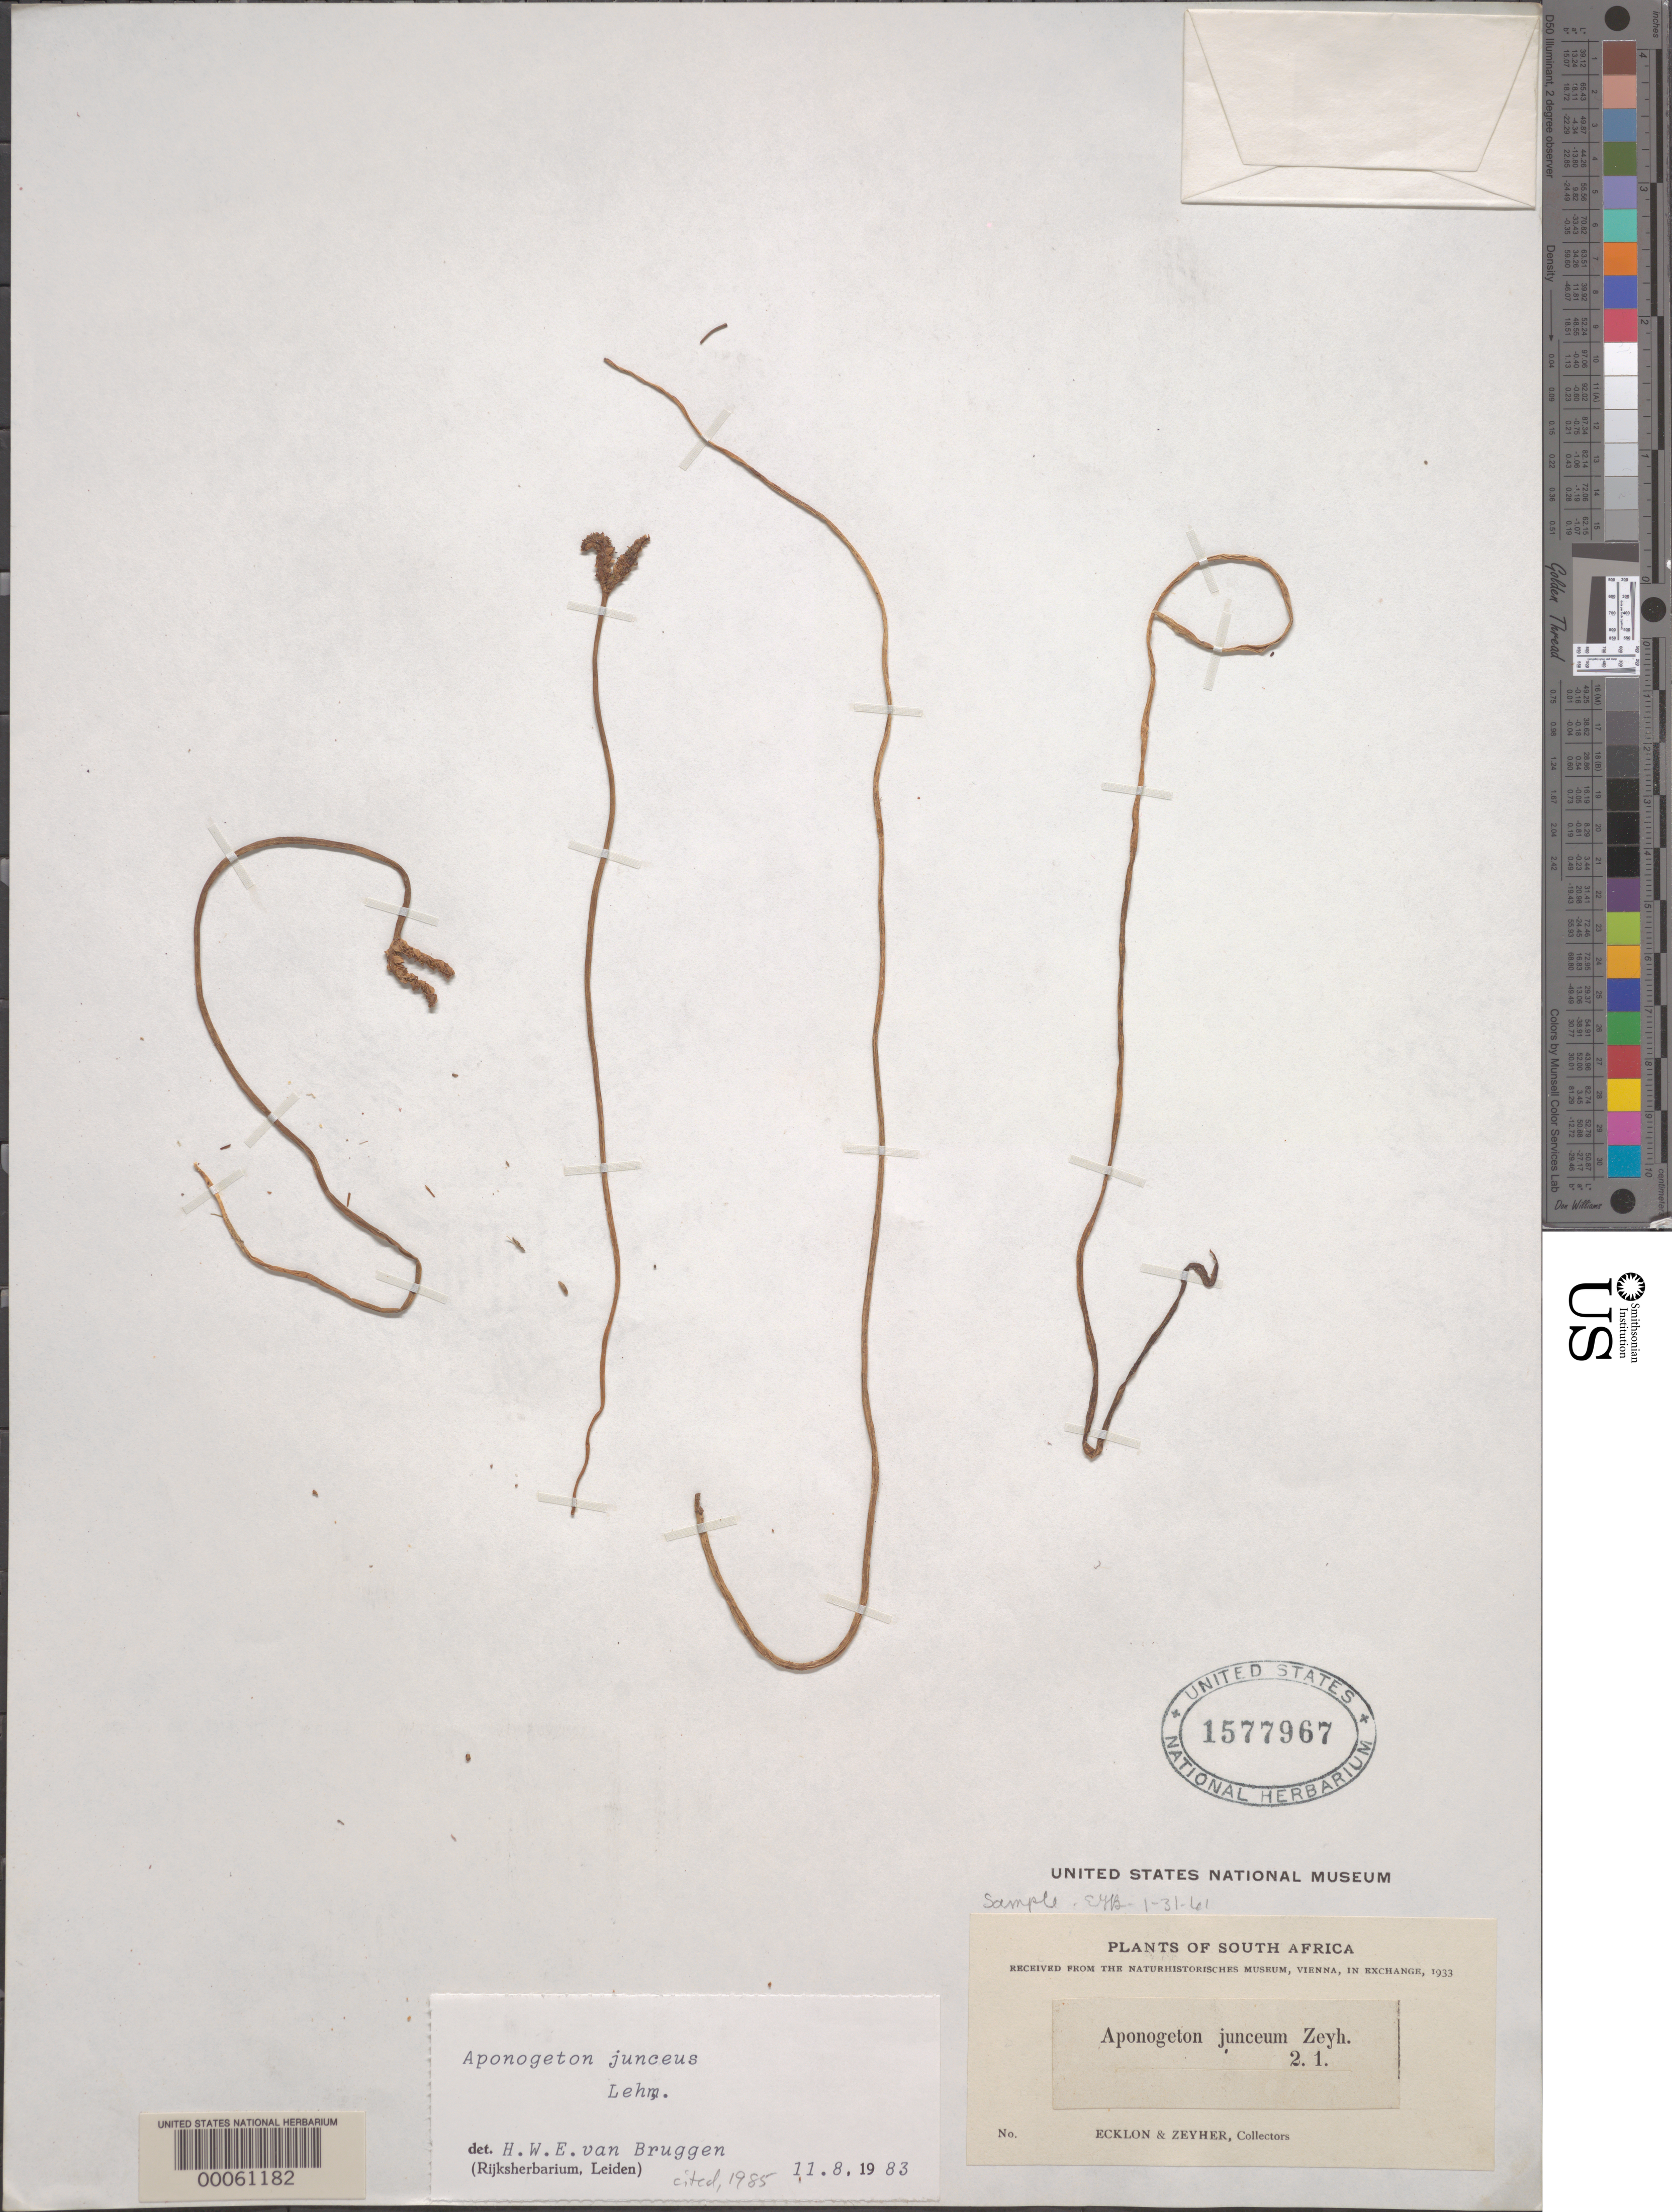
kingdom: Plantae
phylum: Tracheophyta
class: Liliopsida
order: Alismatales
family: Aponogetonaceae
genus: Aponogeton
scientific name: Aponogeton junceus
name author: Lehm.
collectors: C. F. Ecklon & C. Zeyher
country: South Africa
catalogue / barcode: US 1577967